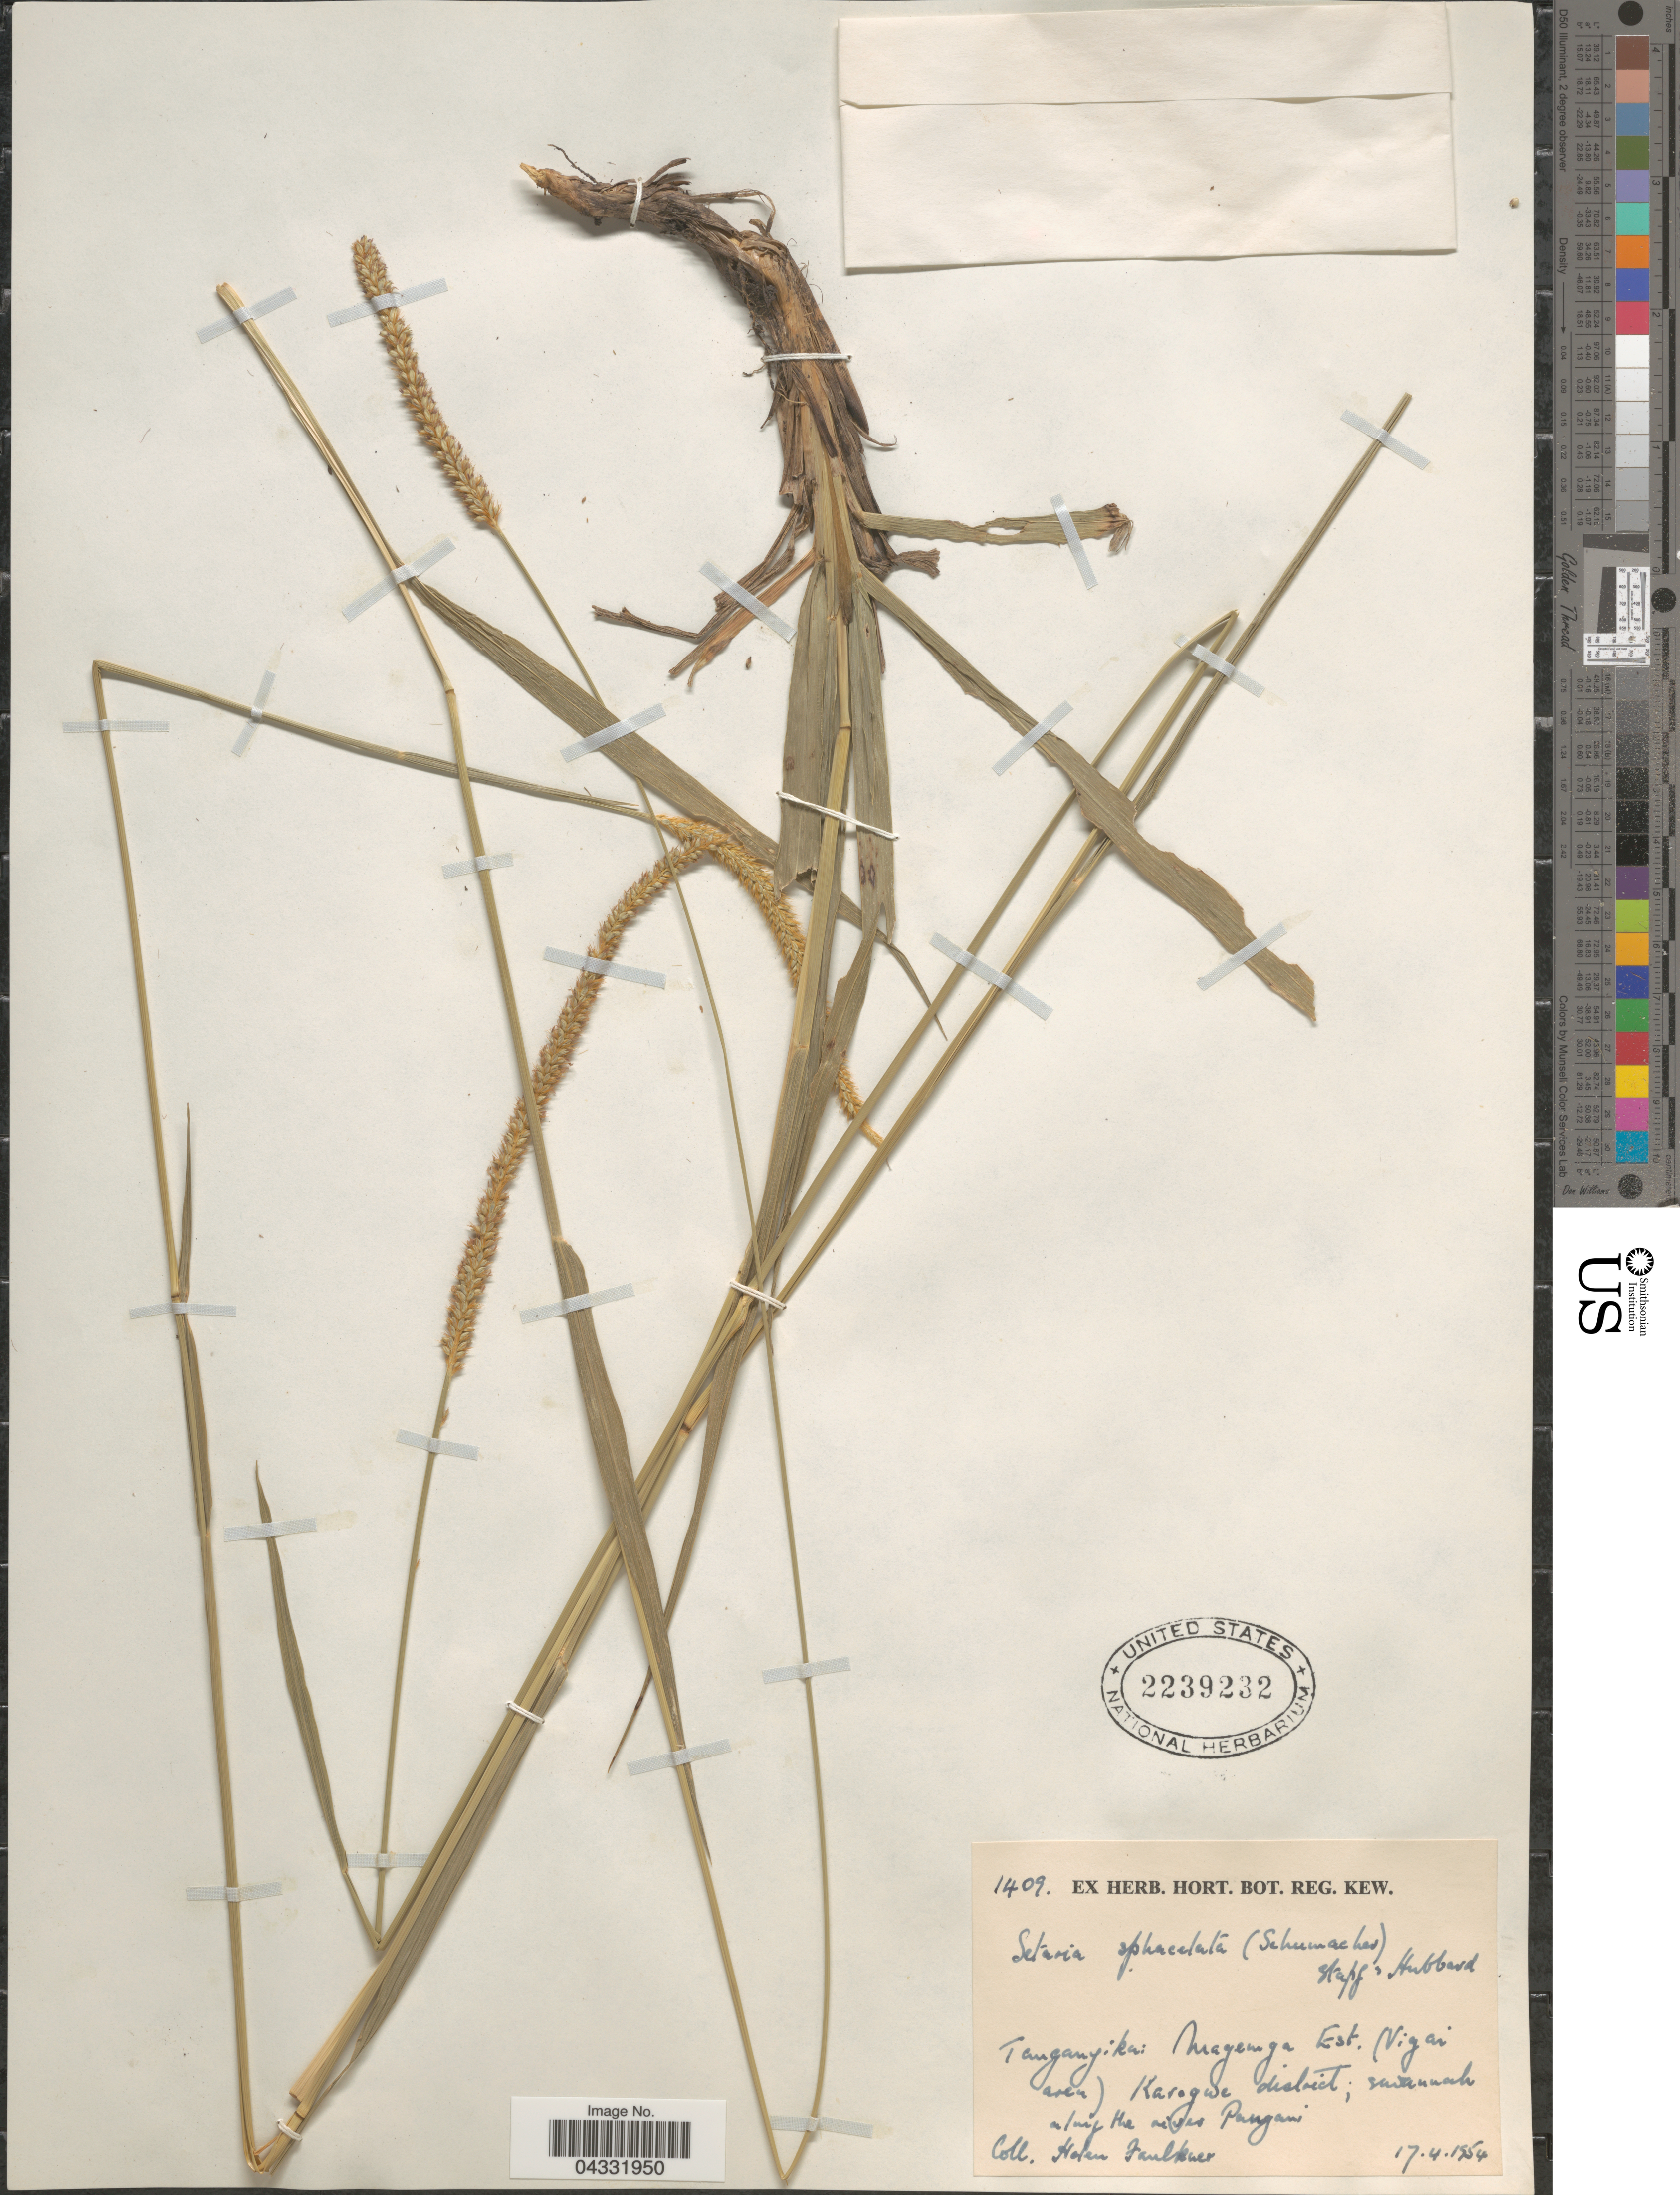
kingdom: Plantae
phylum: Tracheophyta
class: Liliopsida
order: Poales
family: Poaceae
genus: Setaria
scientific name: Setaria sphacelata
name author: (Schumach.) Stapf & Hubb. ex Moss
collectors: H. Faulkner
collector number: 1409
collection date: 1954-04-17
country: Tanzania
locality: Tanganyika: Mayenoga Est. (Vigai aren) Karogwe district; savannah along the river Pangani.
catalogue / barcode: US 2239232